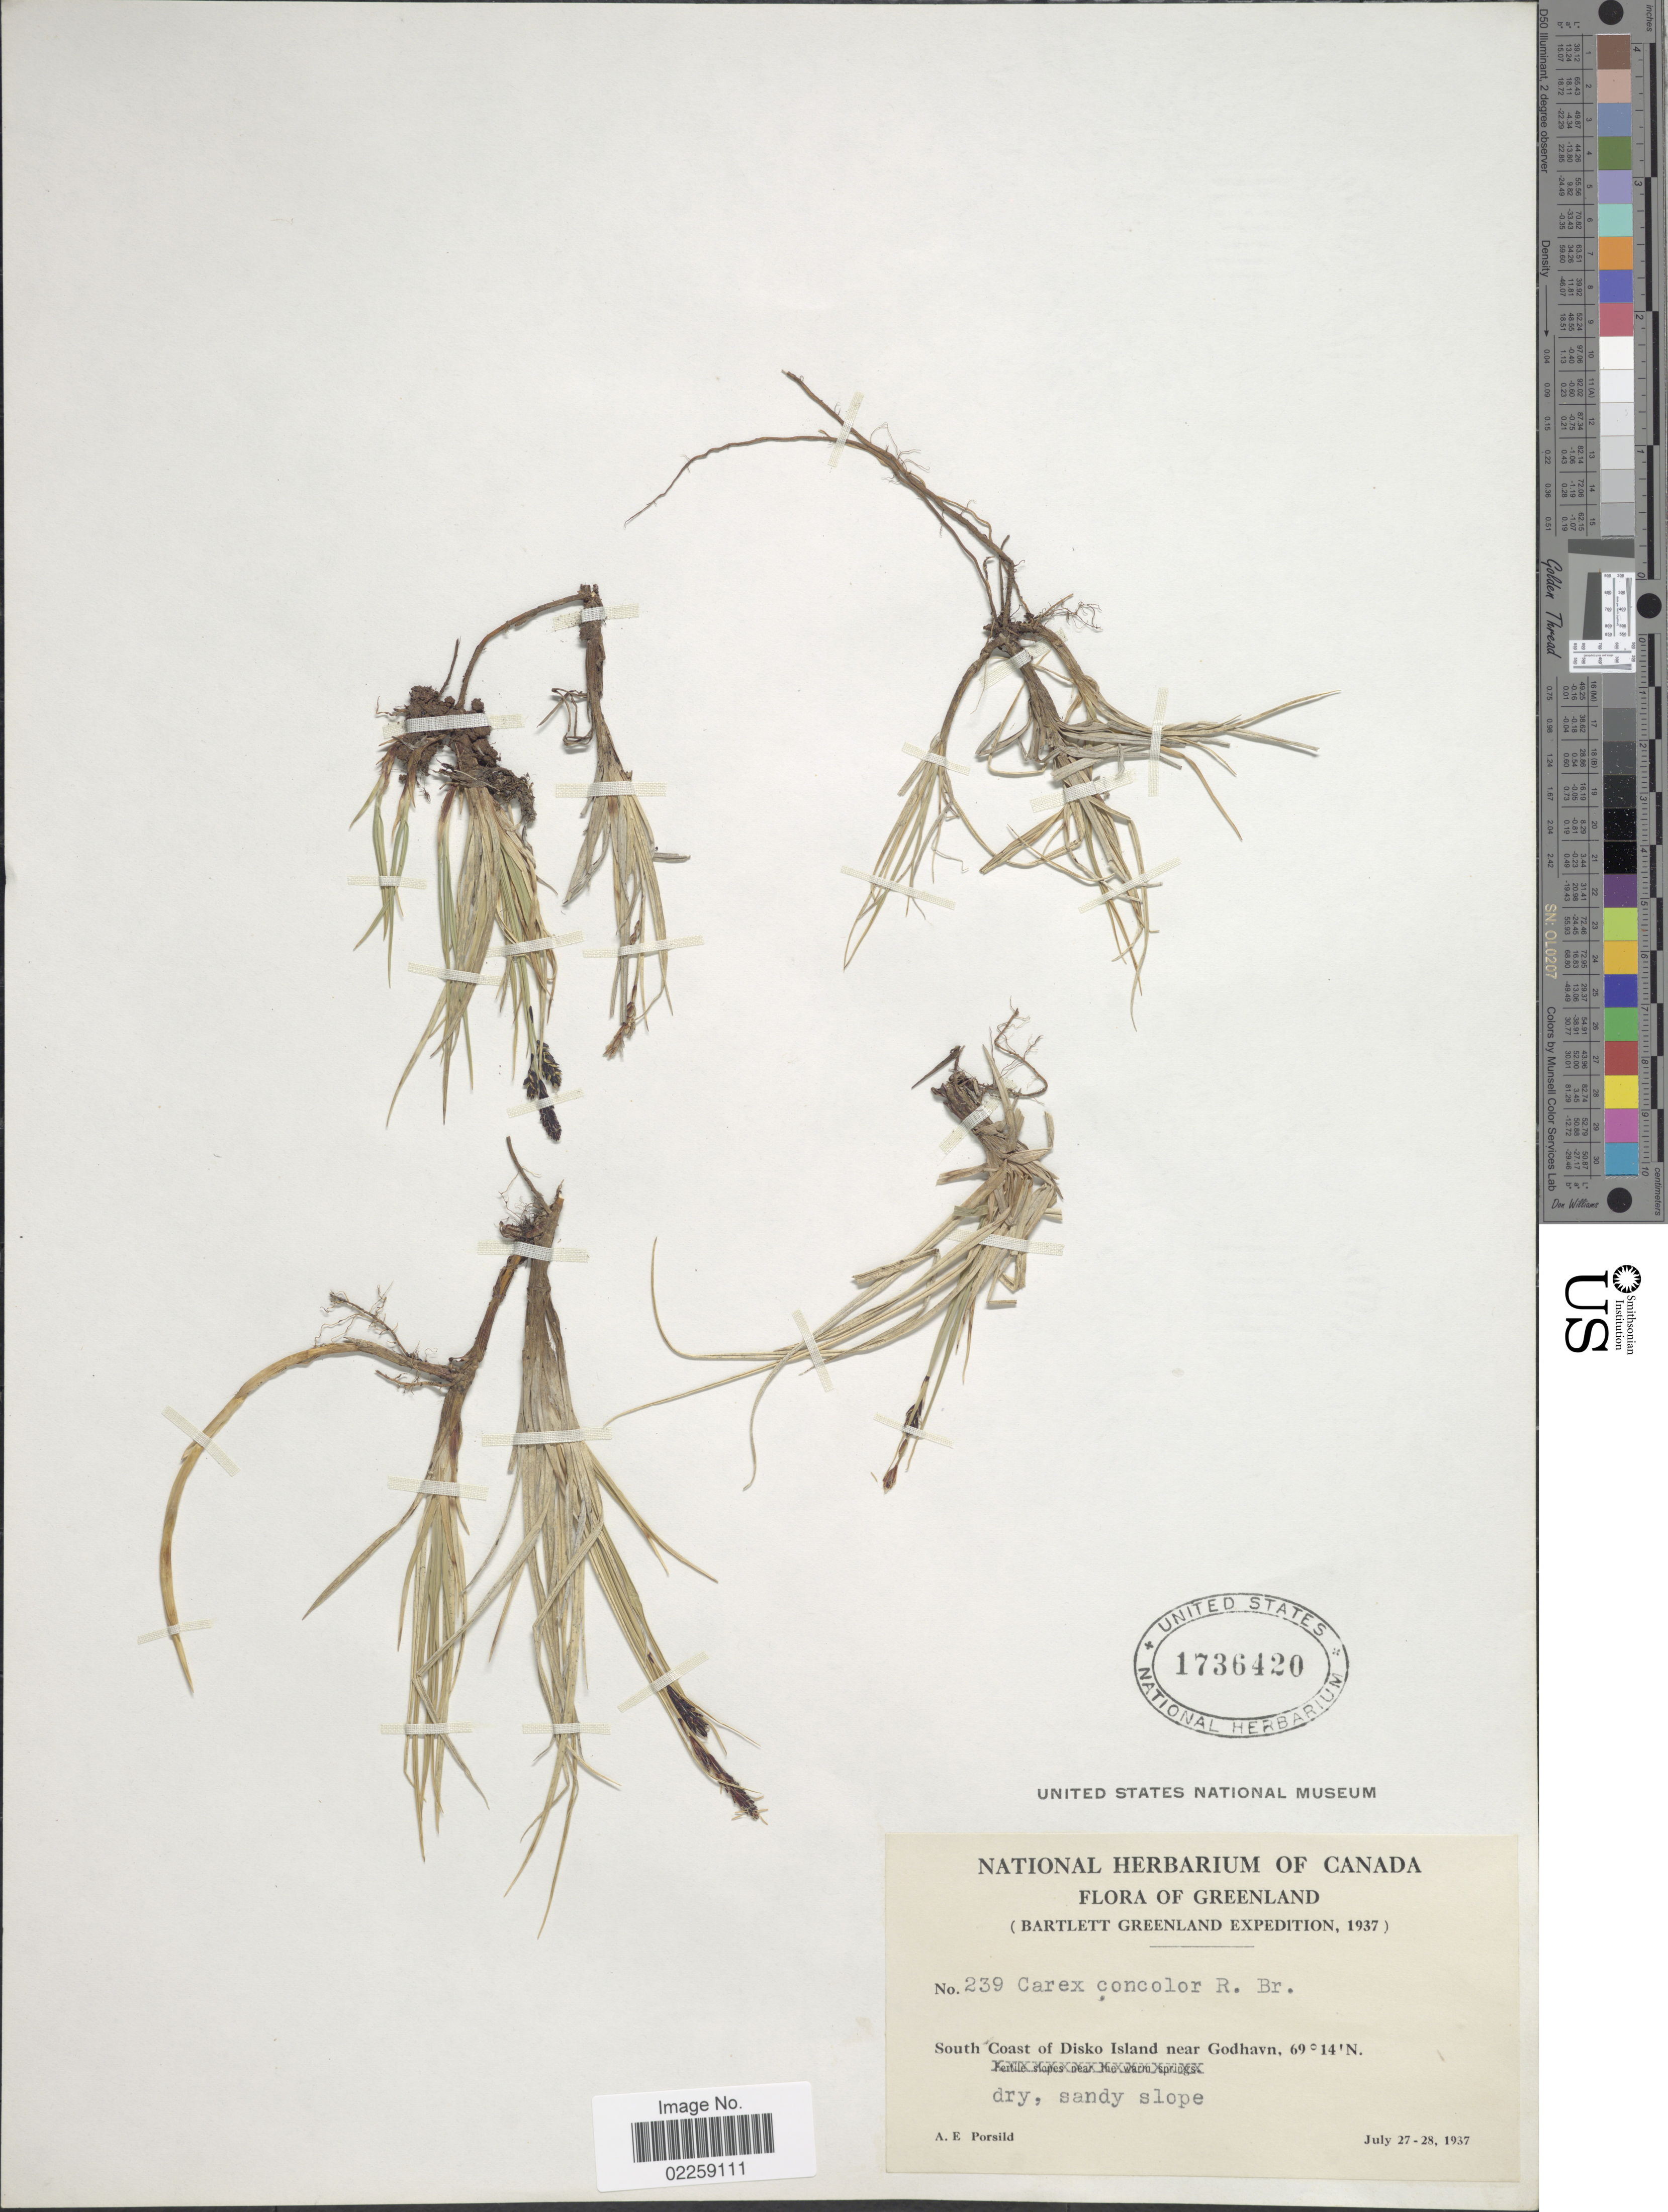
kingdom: Plantae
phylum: Tracheophyta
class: Liliopsida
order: Poales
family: Cyperaceae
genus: Carex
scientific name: Carex bigelowii subsp. bigelowii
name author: Torr. ex Schwein.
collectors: A. E. Porsild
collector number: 239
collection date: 1937-07-27/1937-07-28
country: Greenland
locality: South Coast of Disko Island near Godhavn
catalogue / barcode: US 1736420